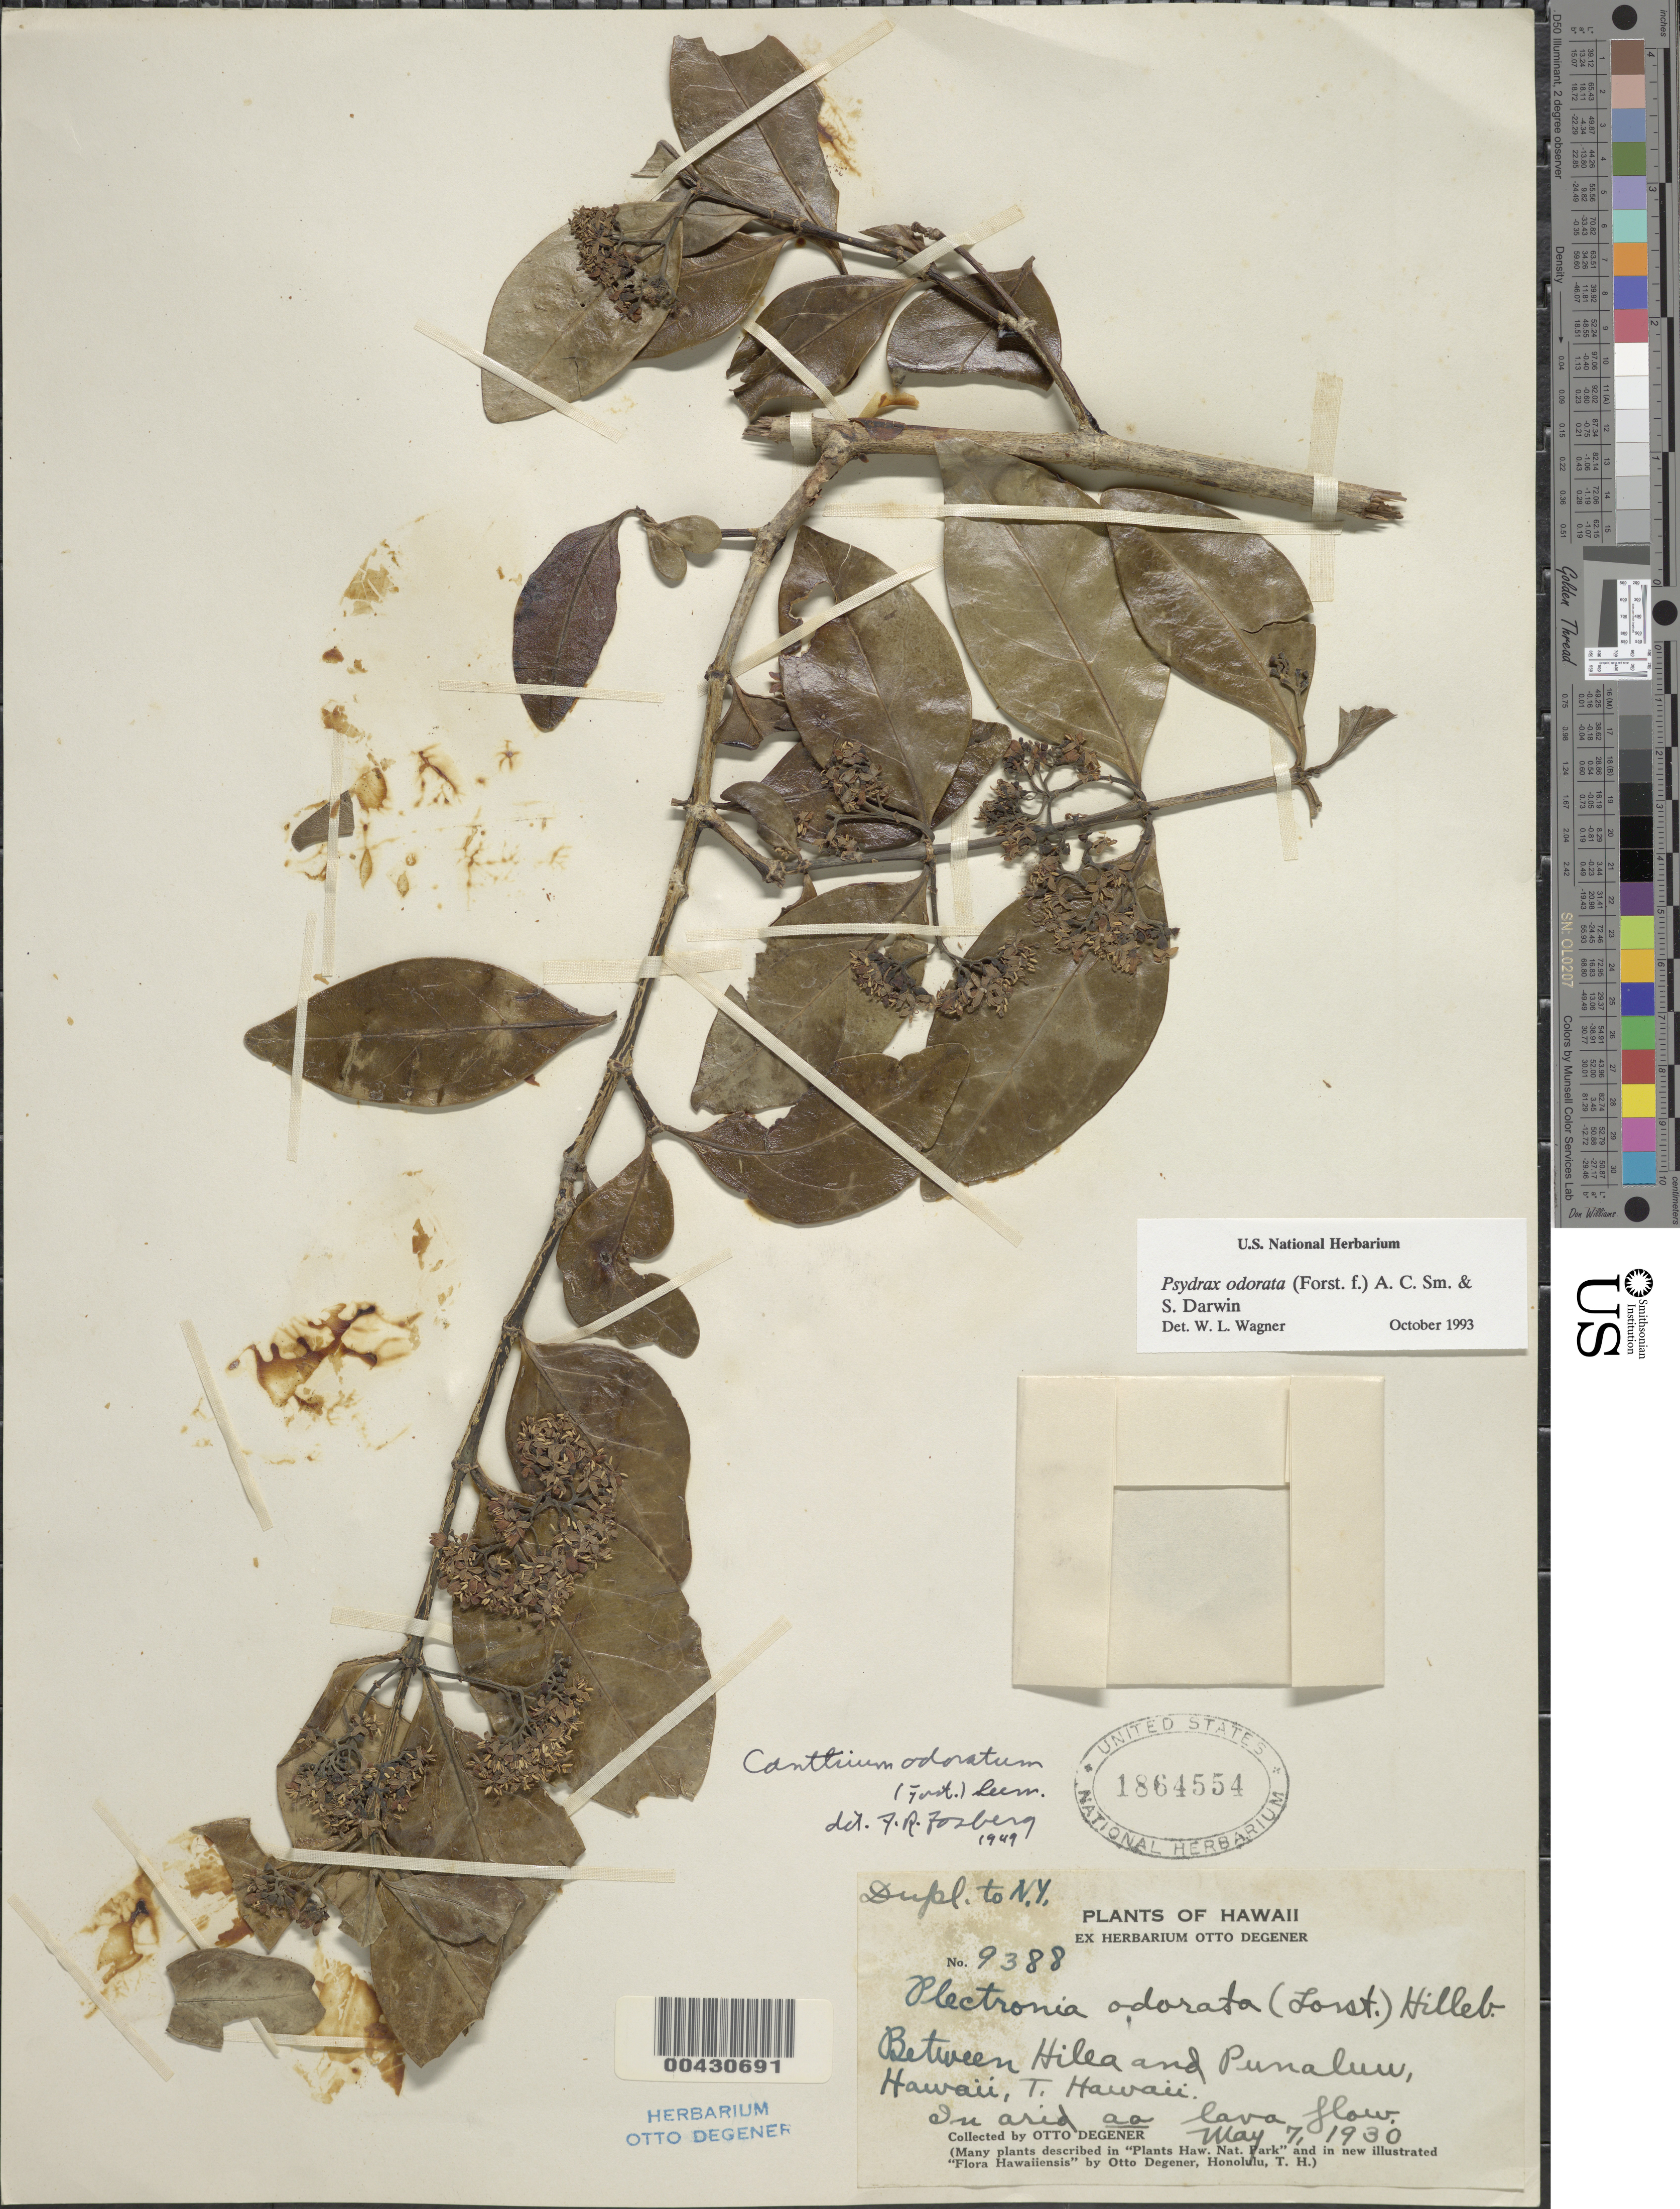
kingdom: Plantae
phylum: Tracheophyta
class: Magnoliopsida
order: Gentianales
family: Rubiaceae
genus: Psydrax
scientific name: Psydrax odorata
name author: (G. Forst.) A.C. Sm. & S.P. Darwin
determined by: Wagner, W. L., (BOT), Smithsonian Institution - National Museum of Natural History (UNITED STATES)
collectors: O. Degener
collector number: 9388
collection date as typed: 7 May 1930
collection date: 1930-05-07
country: United States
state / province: Hawaii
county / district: Hawaii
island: Hawaii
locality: Between Hilea and Punaluu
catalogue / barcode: US 1864554